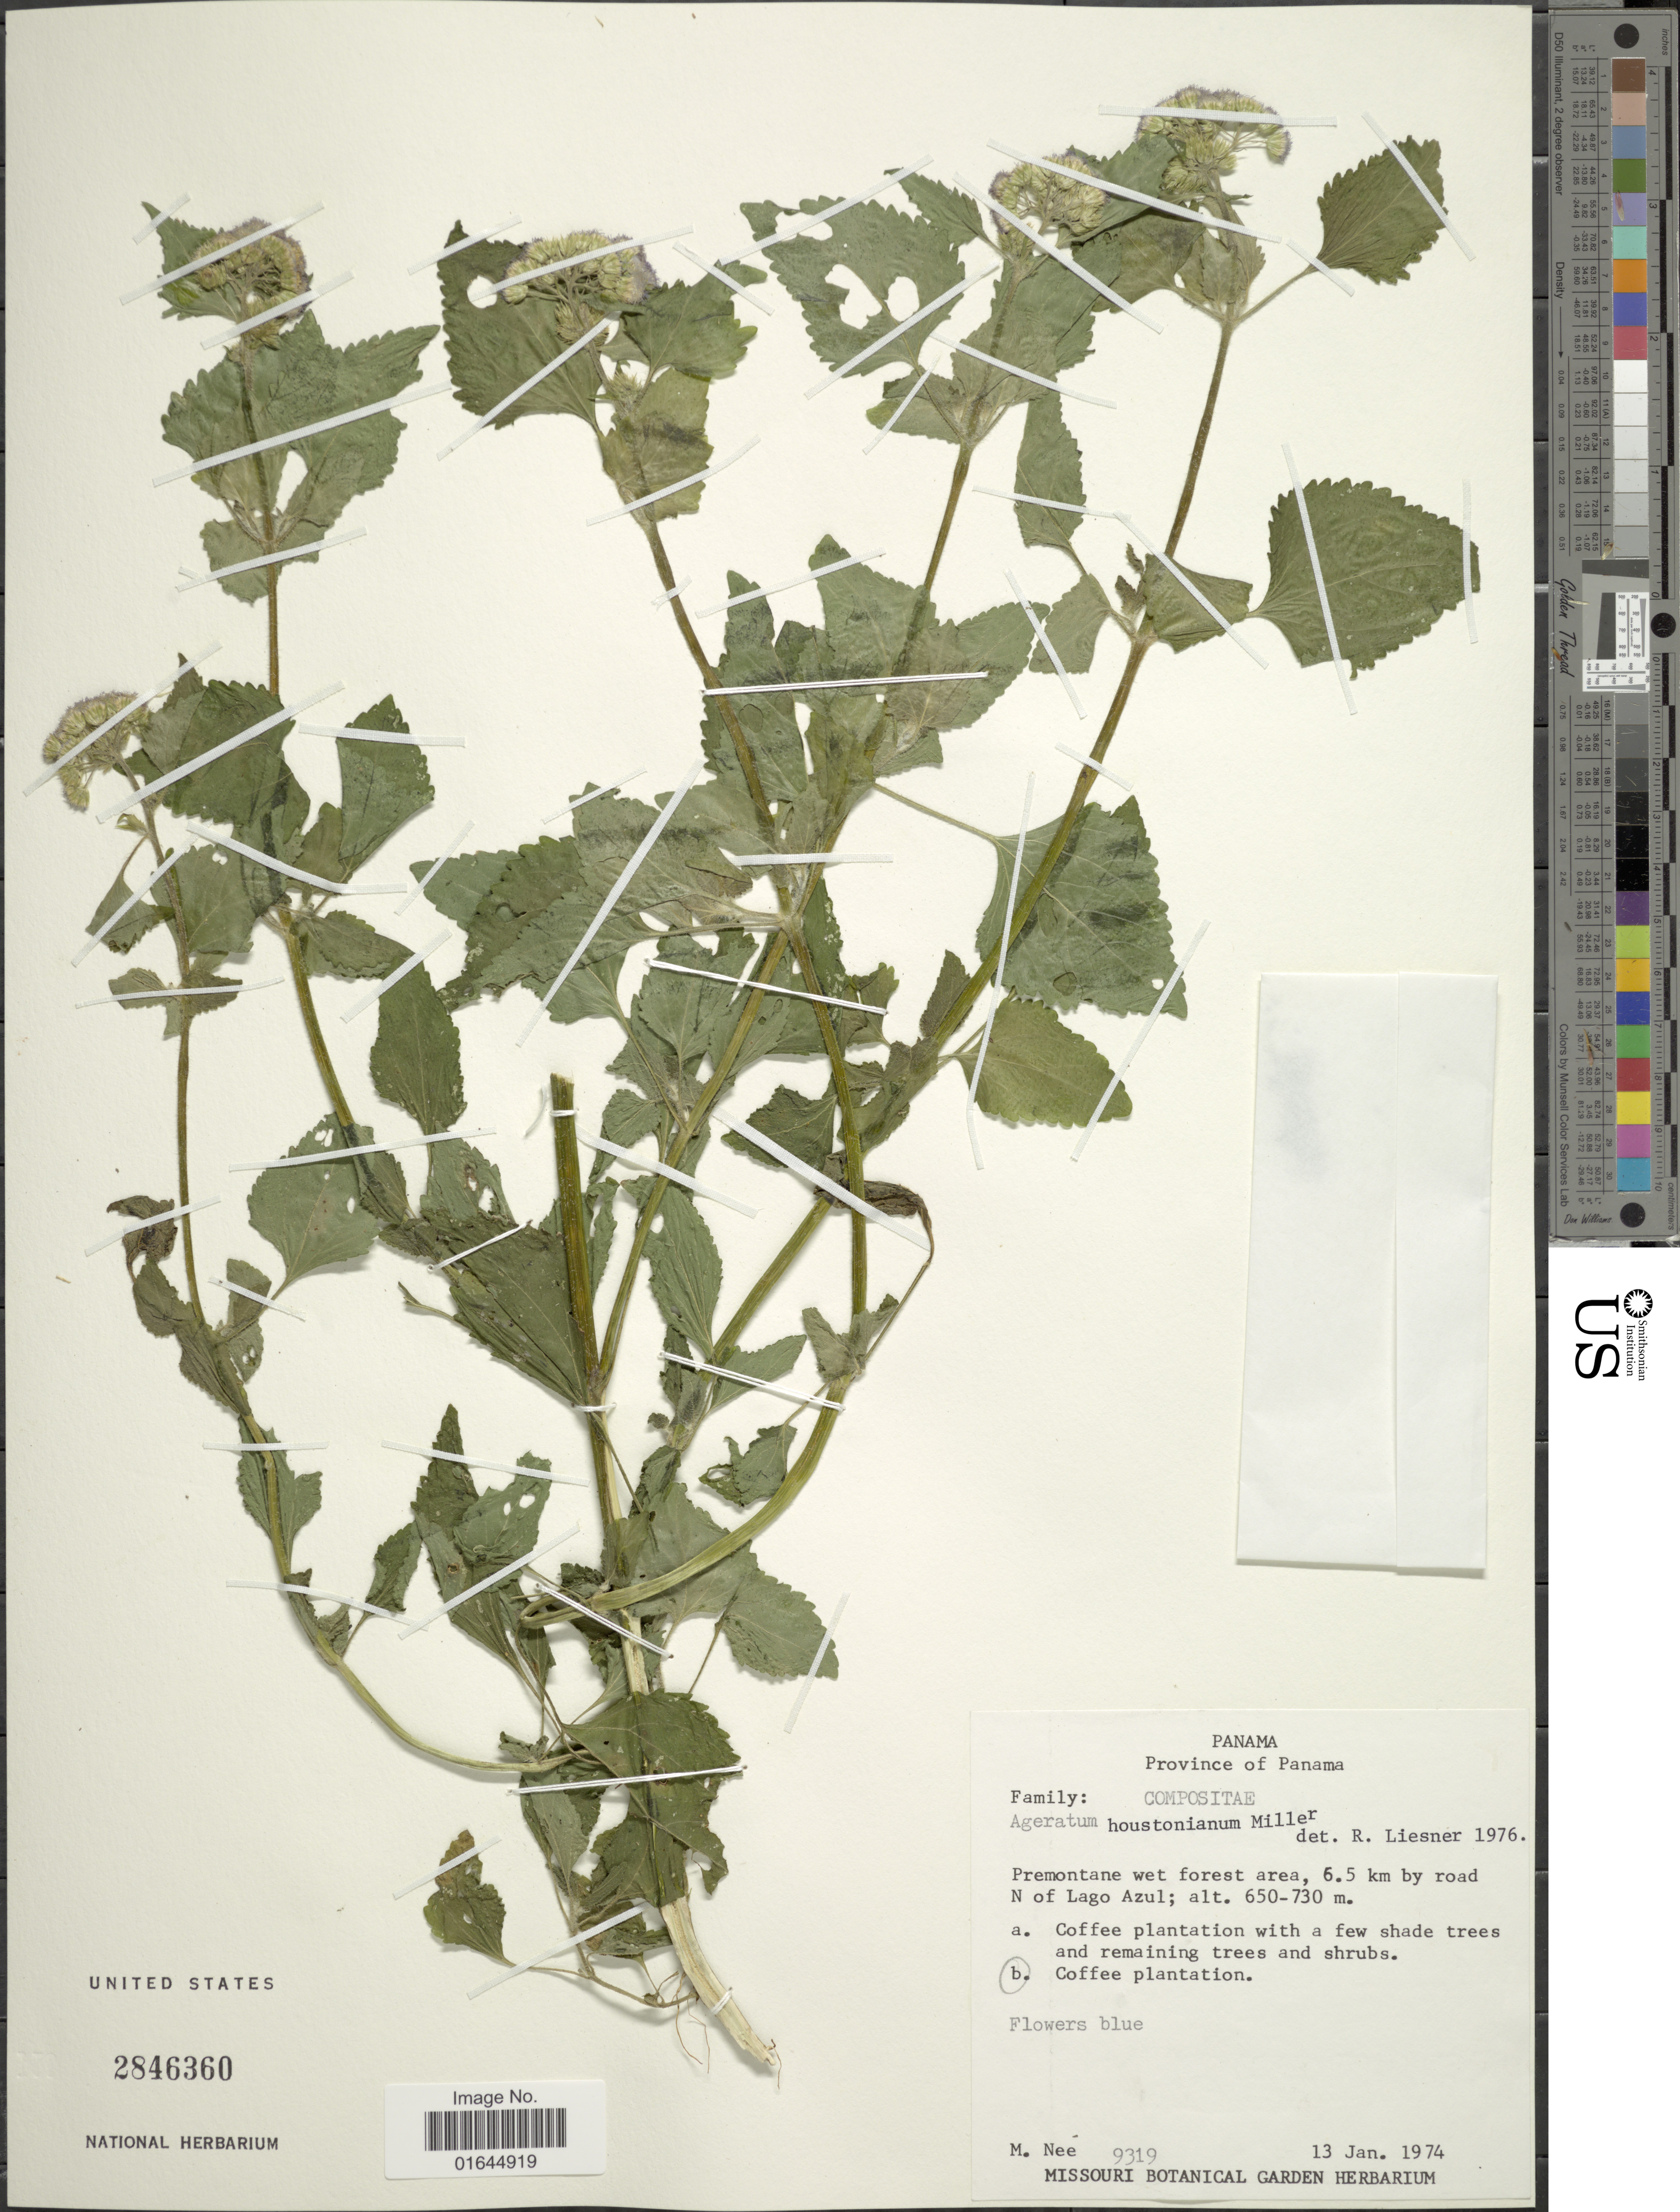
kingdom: Plantae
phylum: Tracheophyta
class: Magnoliopsida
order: Asterales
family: Asteraceae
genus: Ageratum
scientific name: Ageratum houstonianum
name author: Mill.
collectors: M. Nee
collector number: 9319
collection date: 1974-01-13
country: Panama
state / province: Panamá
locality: Coffee plantation, 6.5 km by road N of Lago Azul.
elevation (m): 650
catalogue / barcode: US 2846360